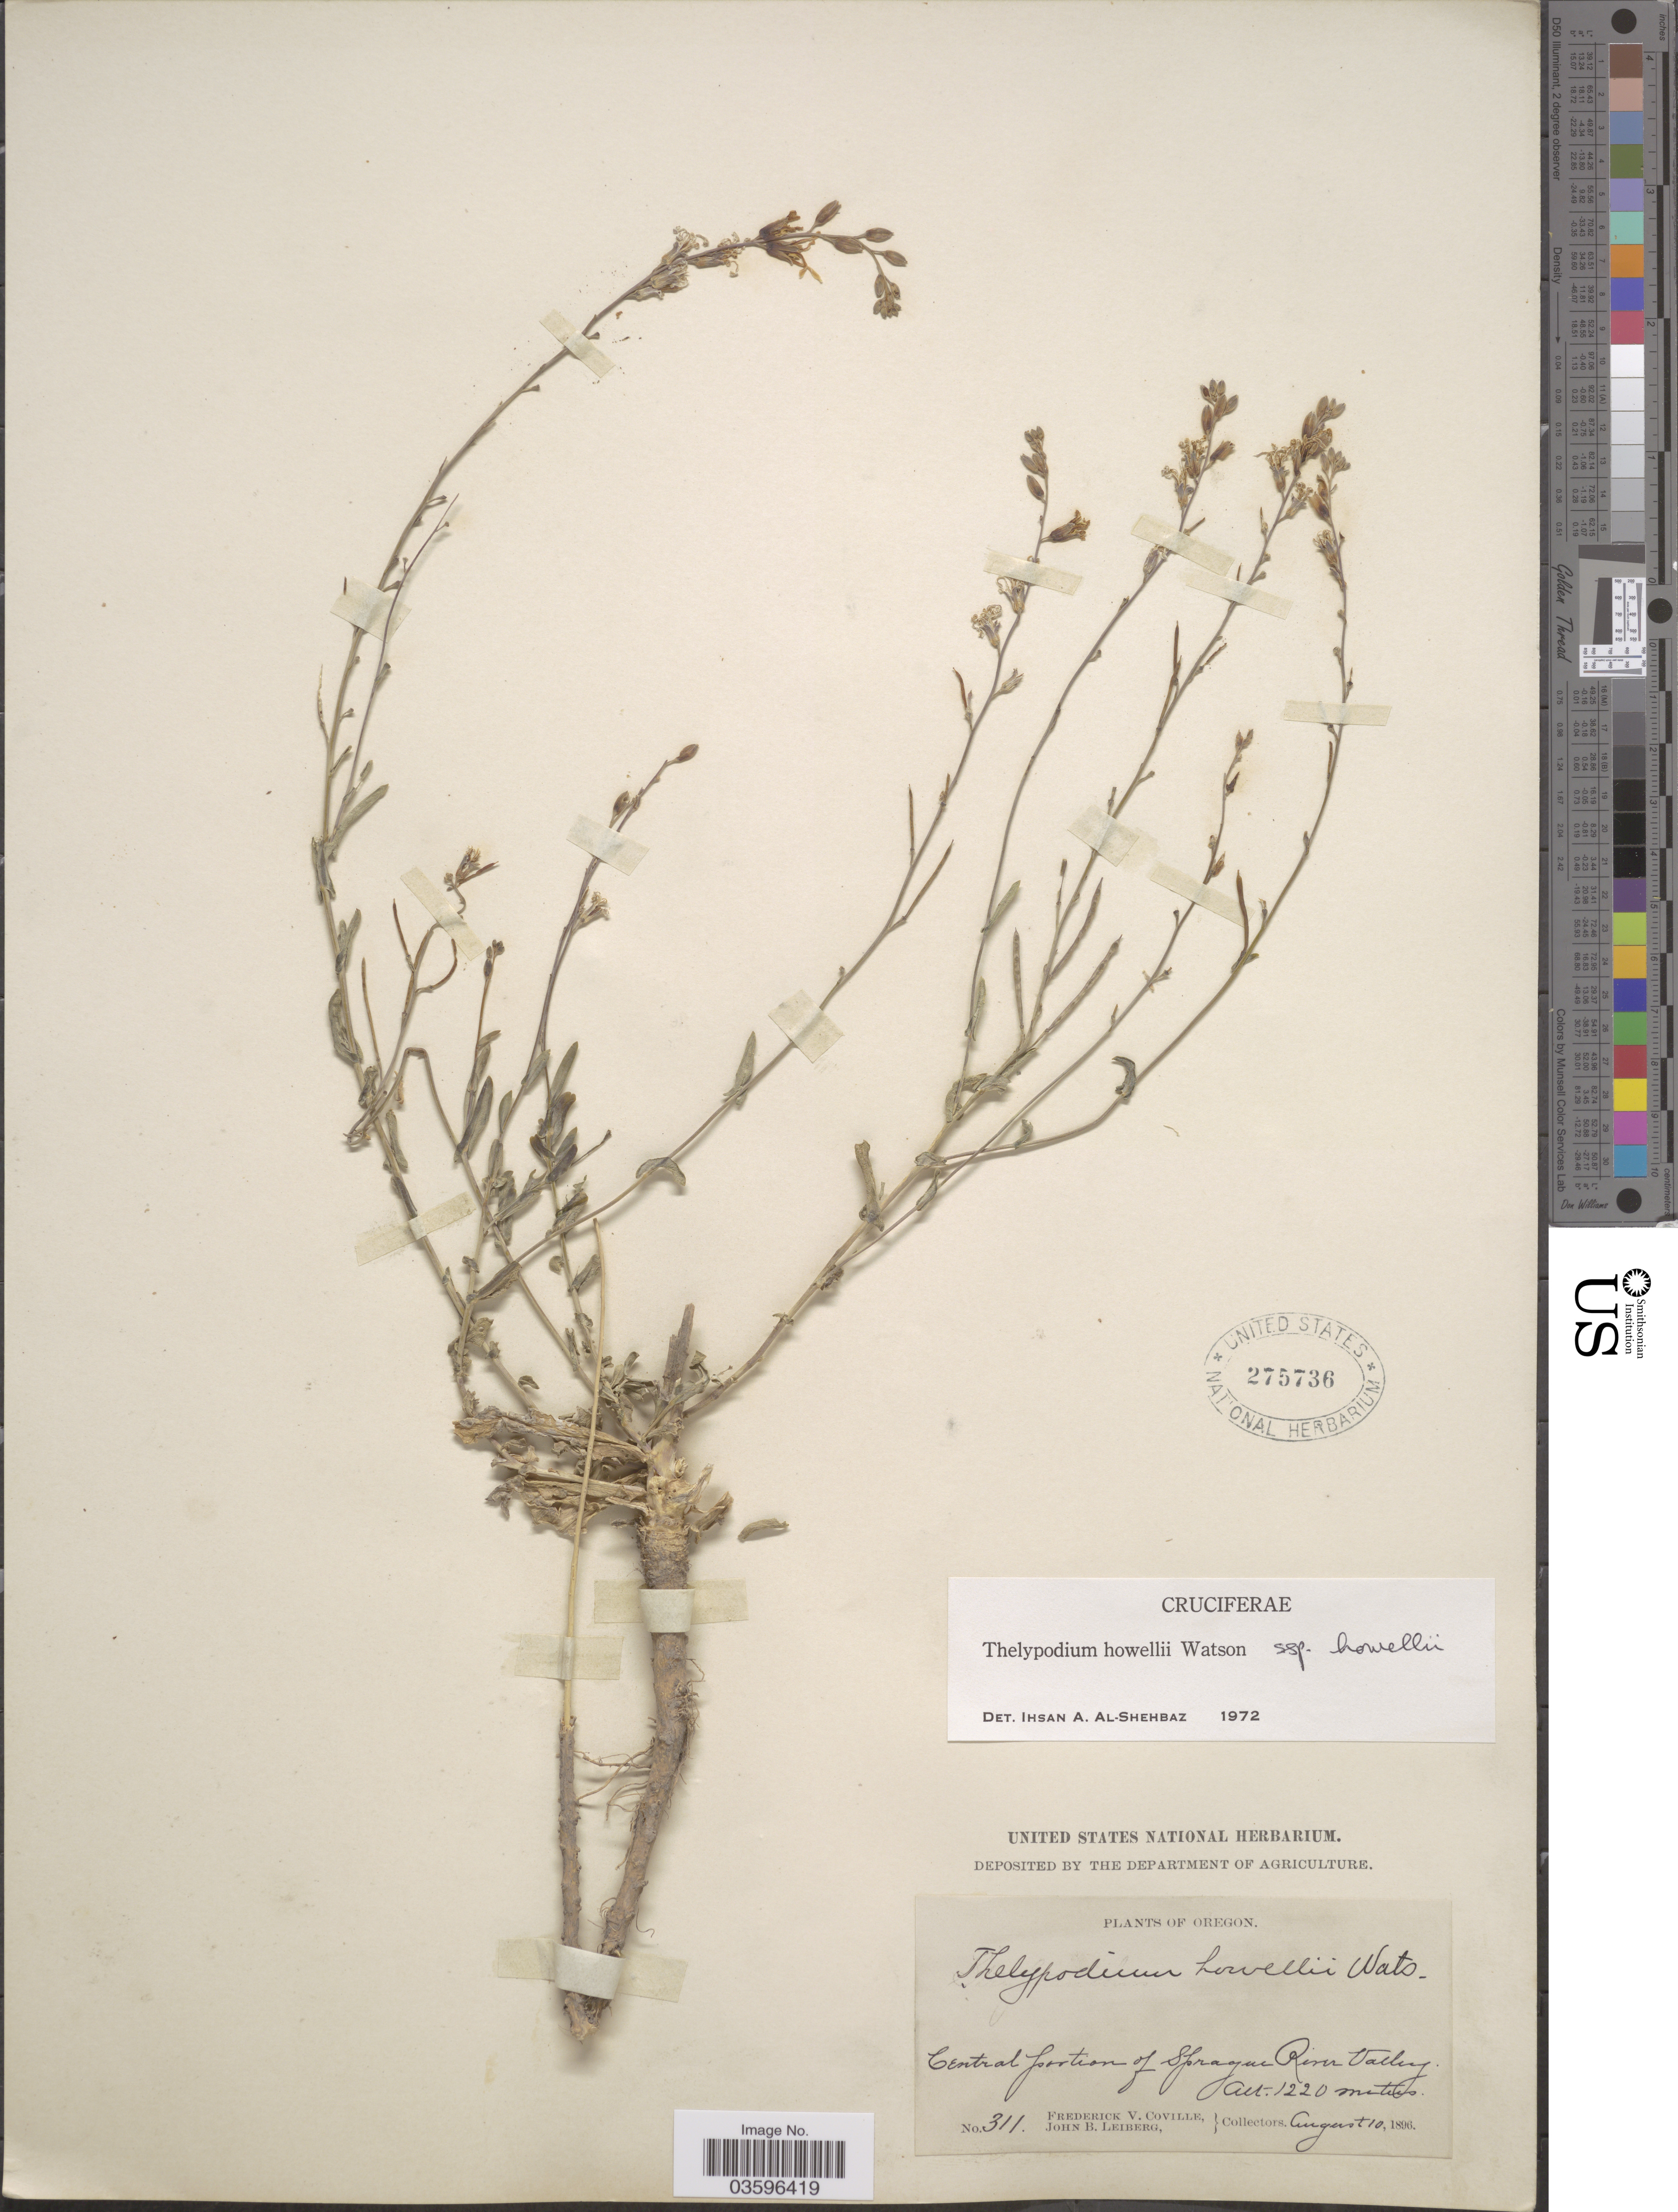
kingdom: Plantae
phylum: Tracheophyta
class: Magnoliopsida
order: Brassicales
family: Brassicaceae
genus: Thelypodium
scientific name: Thelypodium howellii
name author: S. Watson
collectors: F. V. Coville & J. B. Leiberg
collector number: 311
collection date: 1896-08-10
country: United States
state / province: Oregon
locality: Central portion of Sprague River Valley.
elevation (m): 1220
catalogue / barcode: US 275736